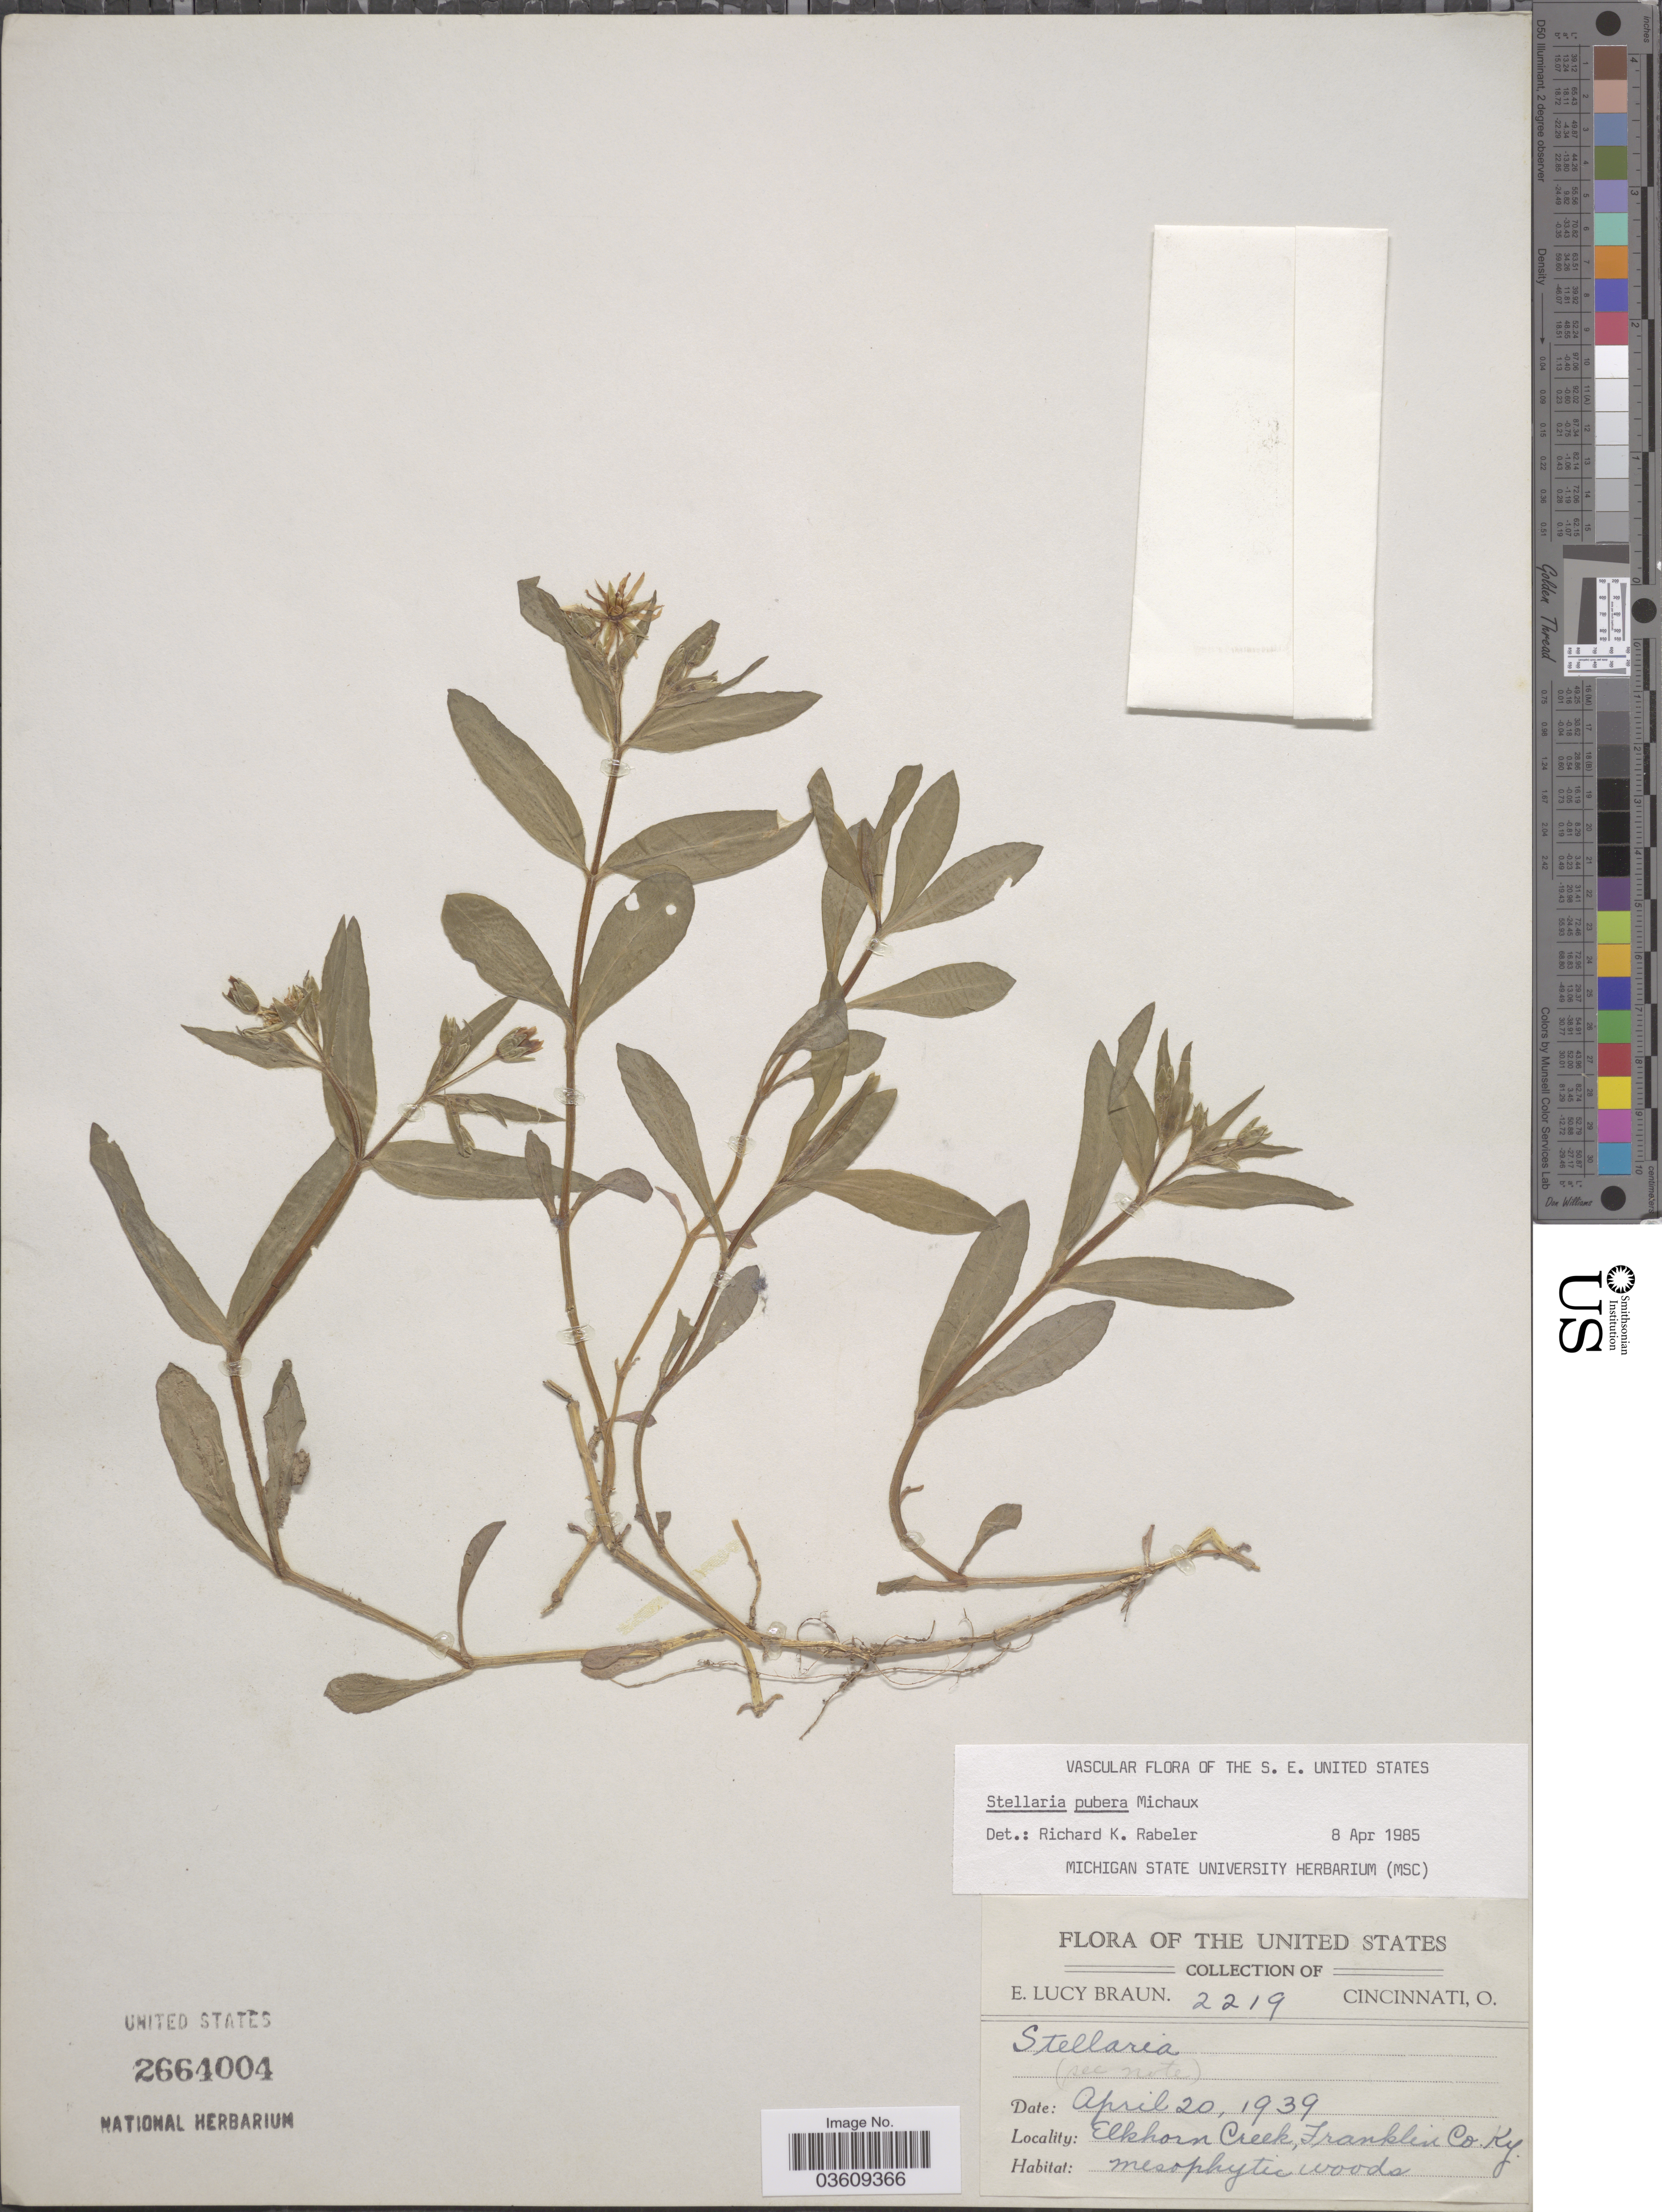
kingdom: Plantae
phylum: Tracheophyta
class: Magnoliopsida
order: Caryophyllales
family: Caryophyllaceae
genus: Stellaria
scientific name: Stellaria pubera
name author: Michx.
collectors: E. L. Braun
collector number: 2219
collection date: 1939-04-20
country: United States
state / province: Kentucky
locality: Elkhorn Creek, Franklin Co.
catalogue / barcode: US 2664004